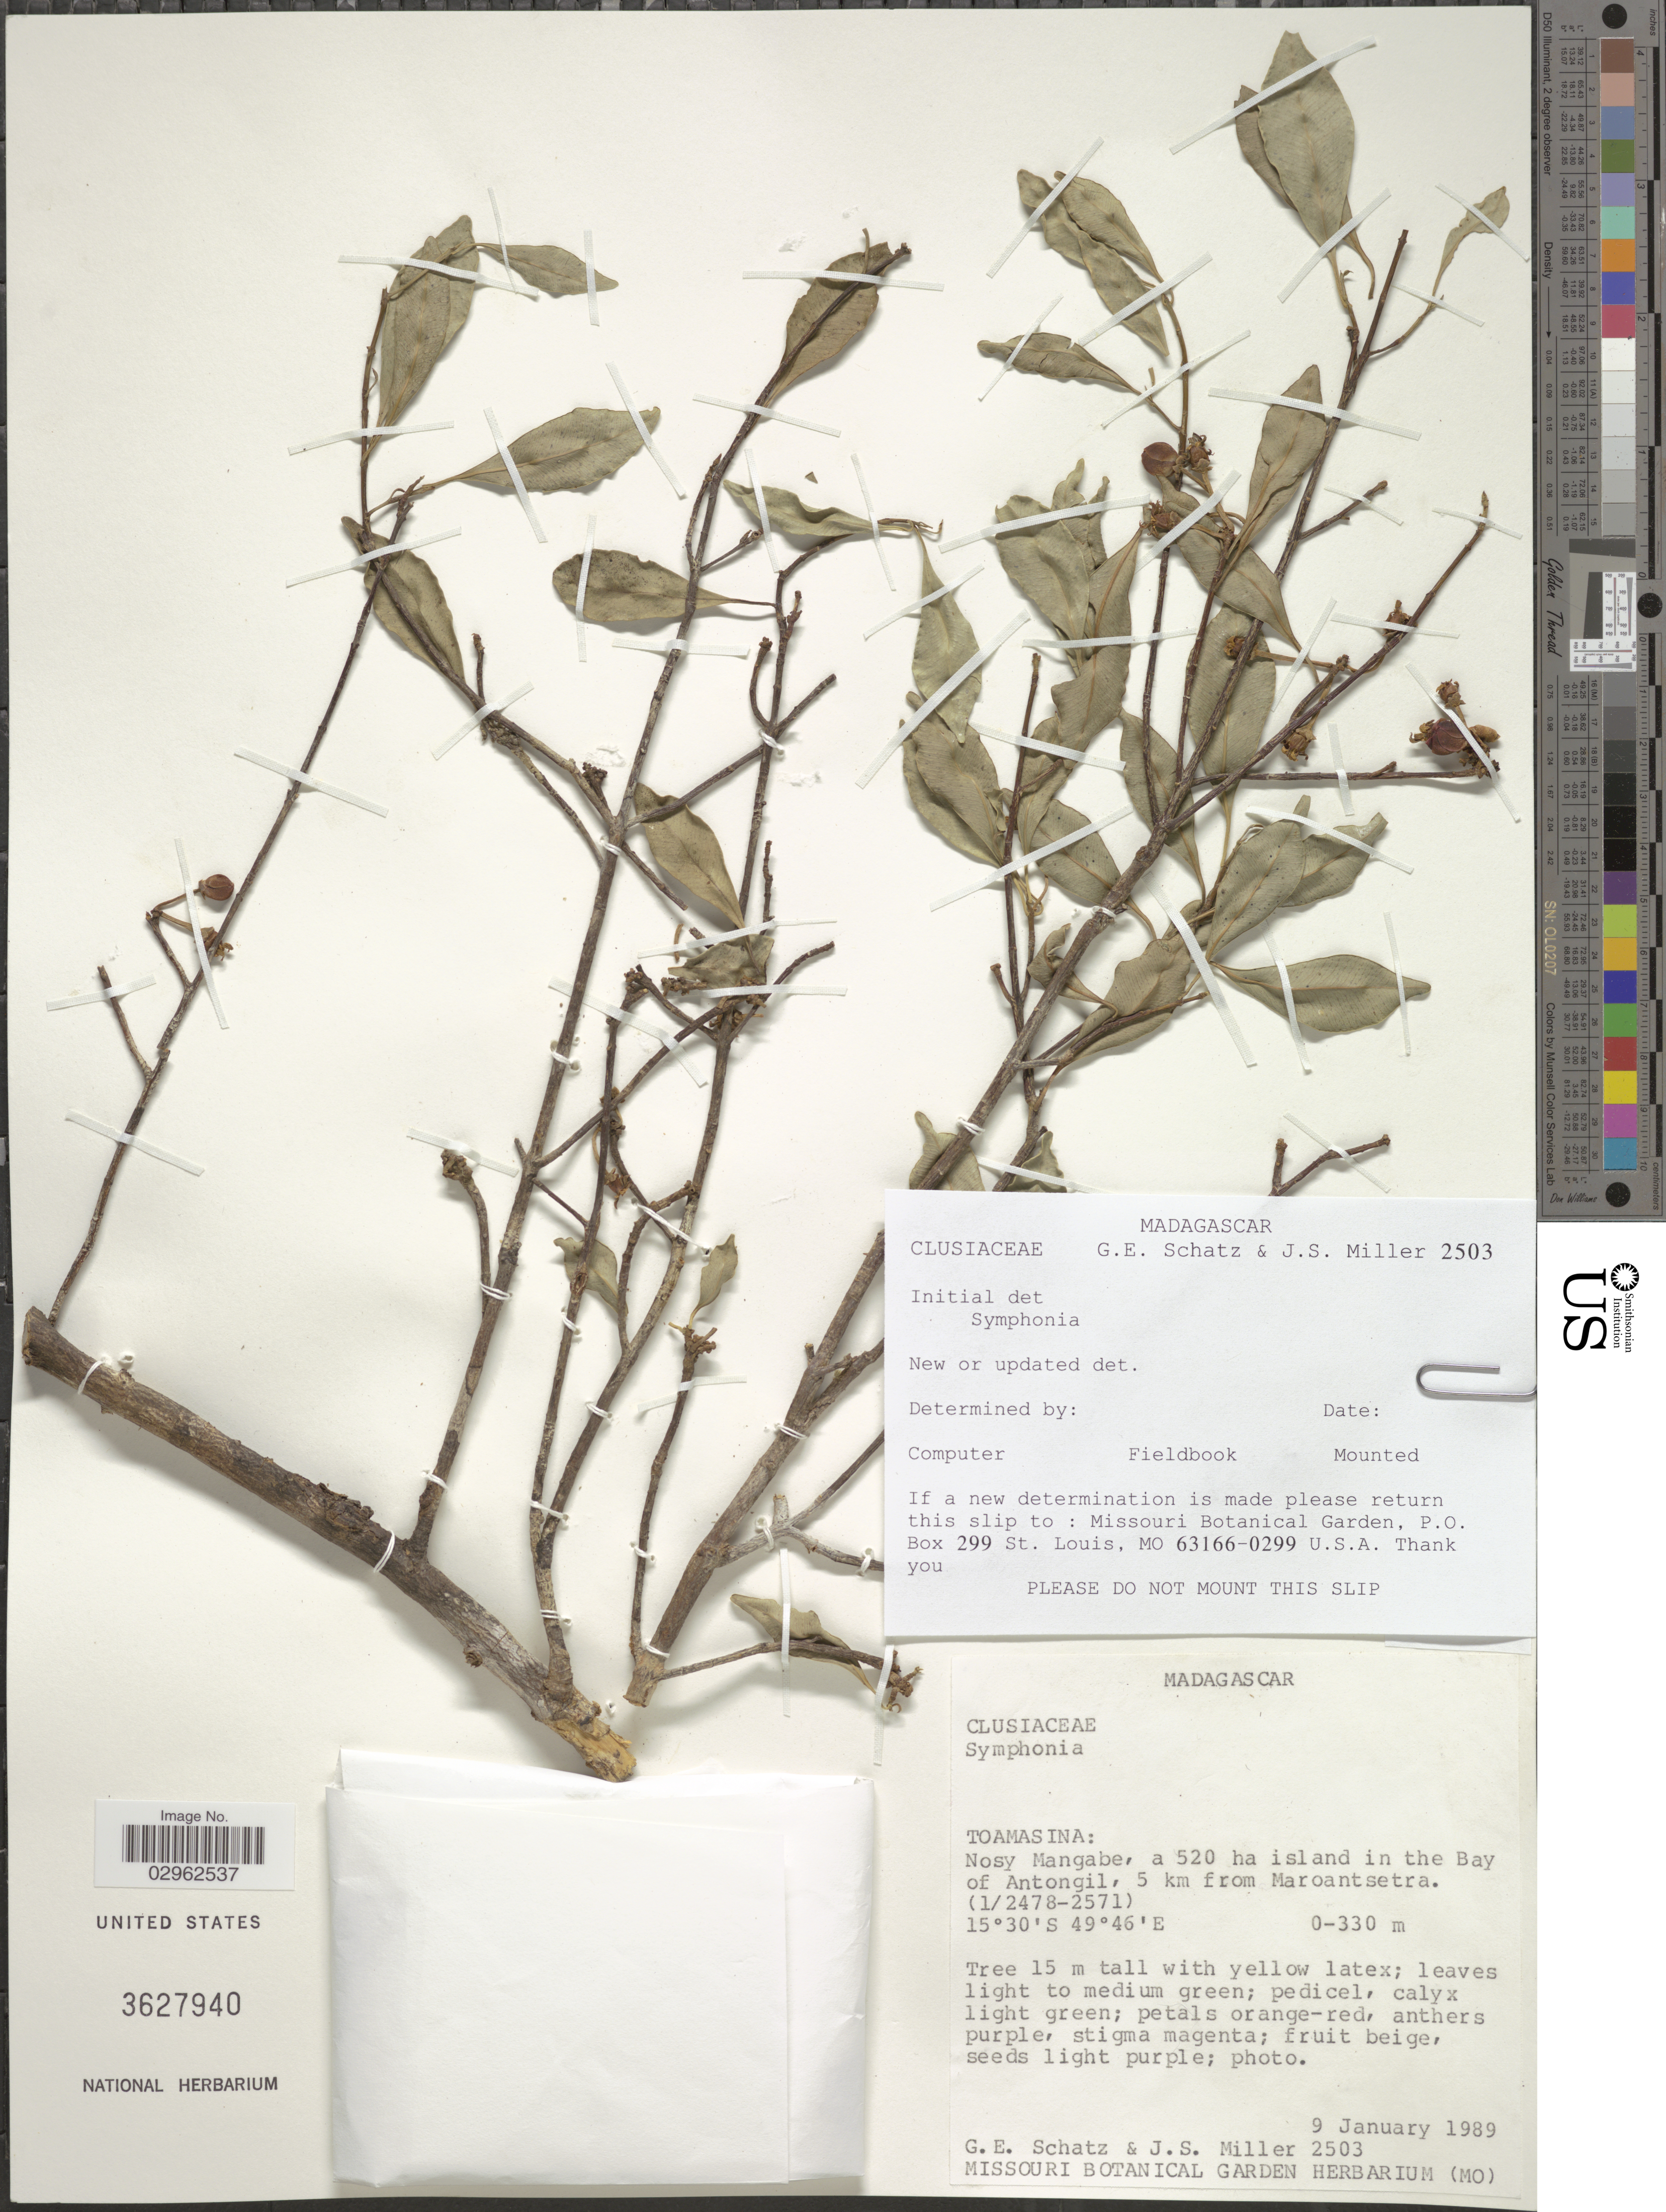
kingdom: Plantae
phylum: Tracheophyta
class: Magnoliopsida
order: Malpighiales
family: Clusiaceae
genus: Symphonia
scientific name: Symphonia sp.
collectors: G. Schatz & J. S. Miller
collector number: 2503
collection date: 1989-01-09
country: Madagascar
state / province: Analanjirofo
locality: Nosy Mangabe, a 520 ha island in the Bay of Antongil, 5 km from Maroantsetra. (1/2478-2571)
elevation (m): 0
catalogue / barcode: US 3627940